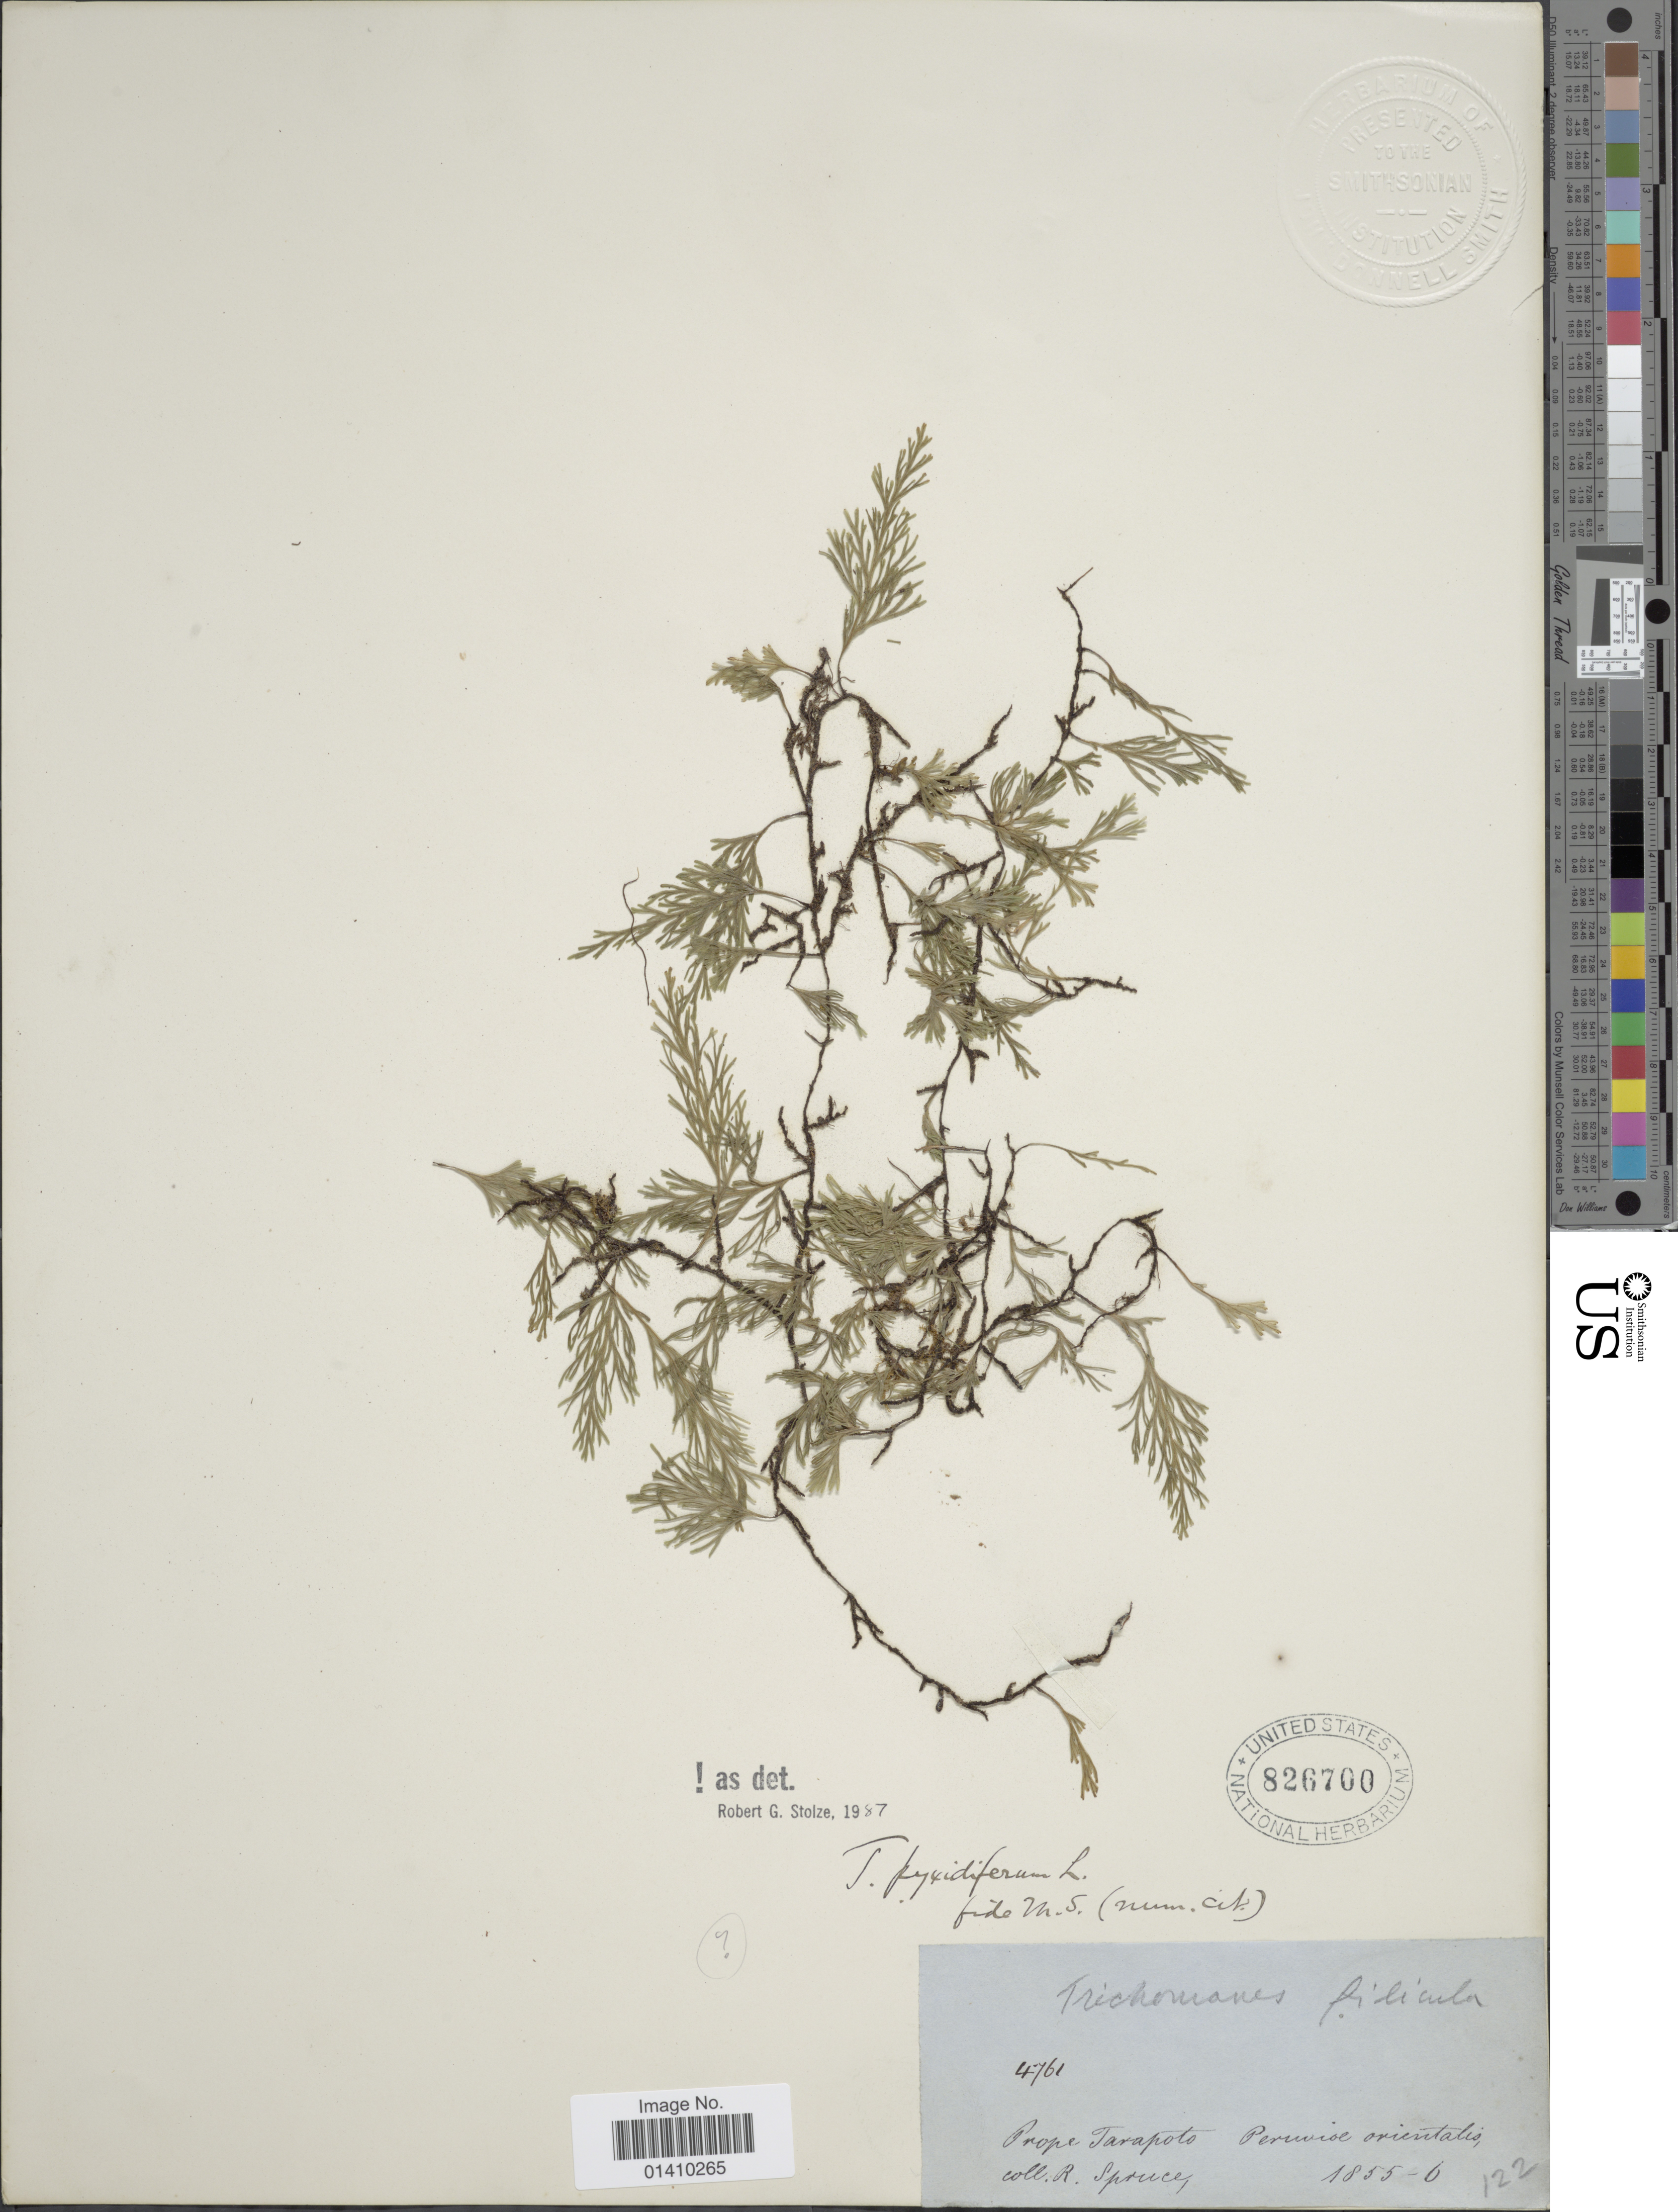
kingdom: Plantae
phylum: Tracheophyta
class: Polypodiopsida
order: Hymenophyllales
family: Hymenophyllaceae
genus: Polyphlebium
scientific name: Polyphlebium pyxidiferum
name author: (L.) Ebihara & Dubuisson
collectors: R. Spruce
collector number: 4761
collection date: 1855-06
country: Peru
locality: Prope Tarapoto, Peruviae orientalis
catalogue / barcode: US 826700